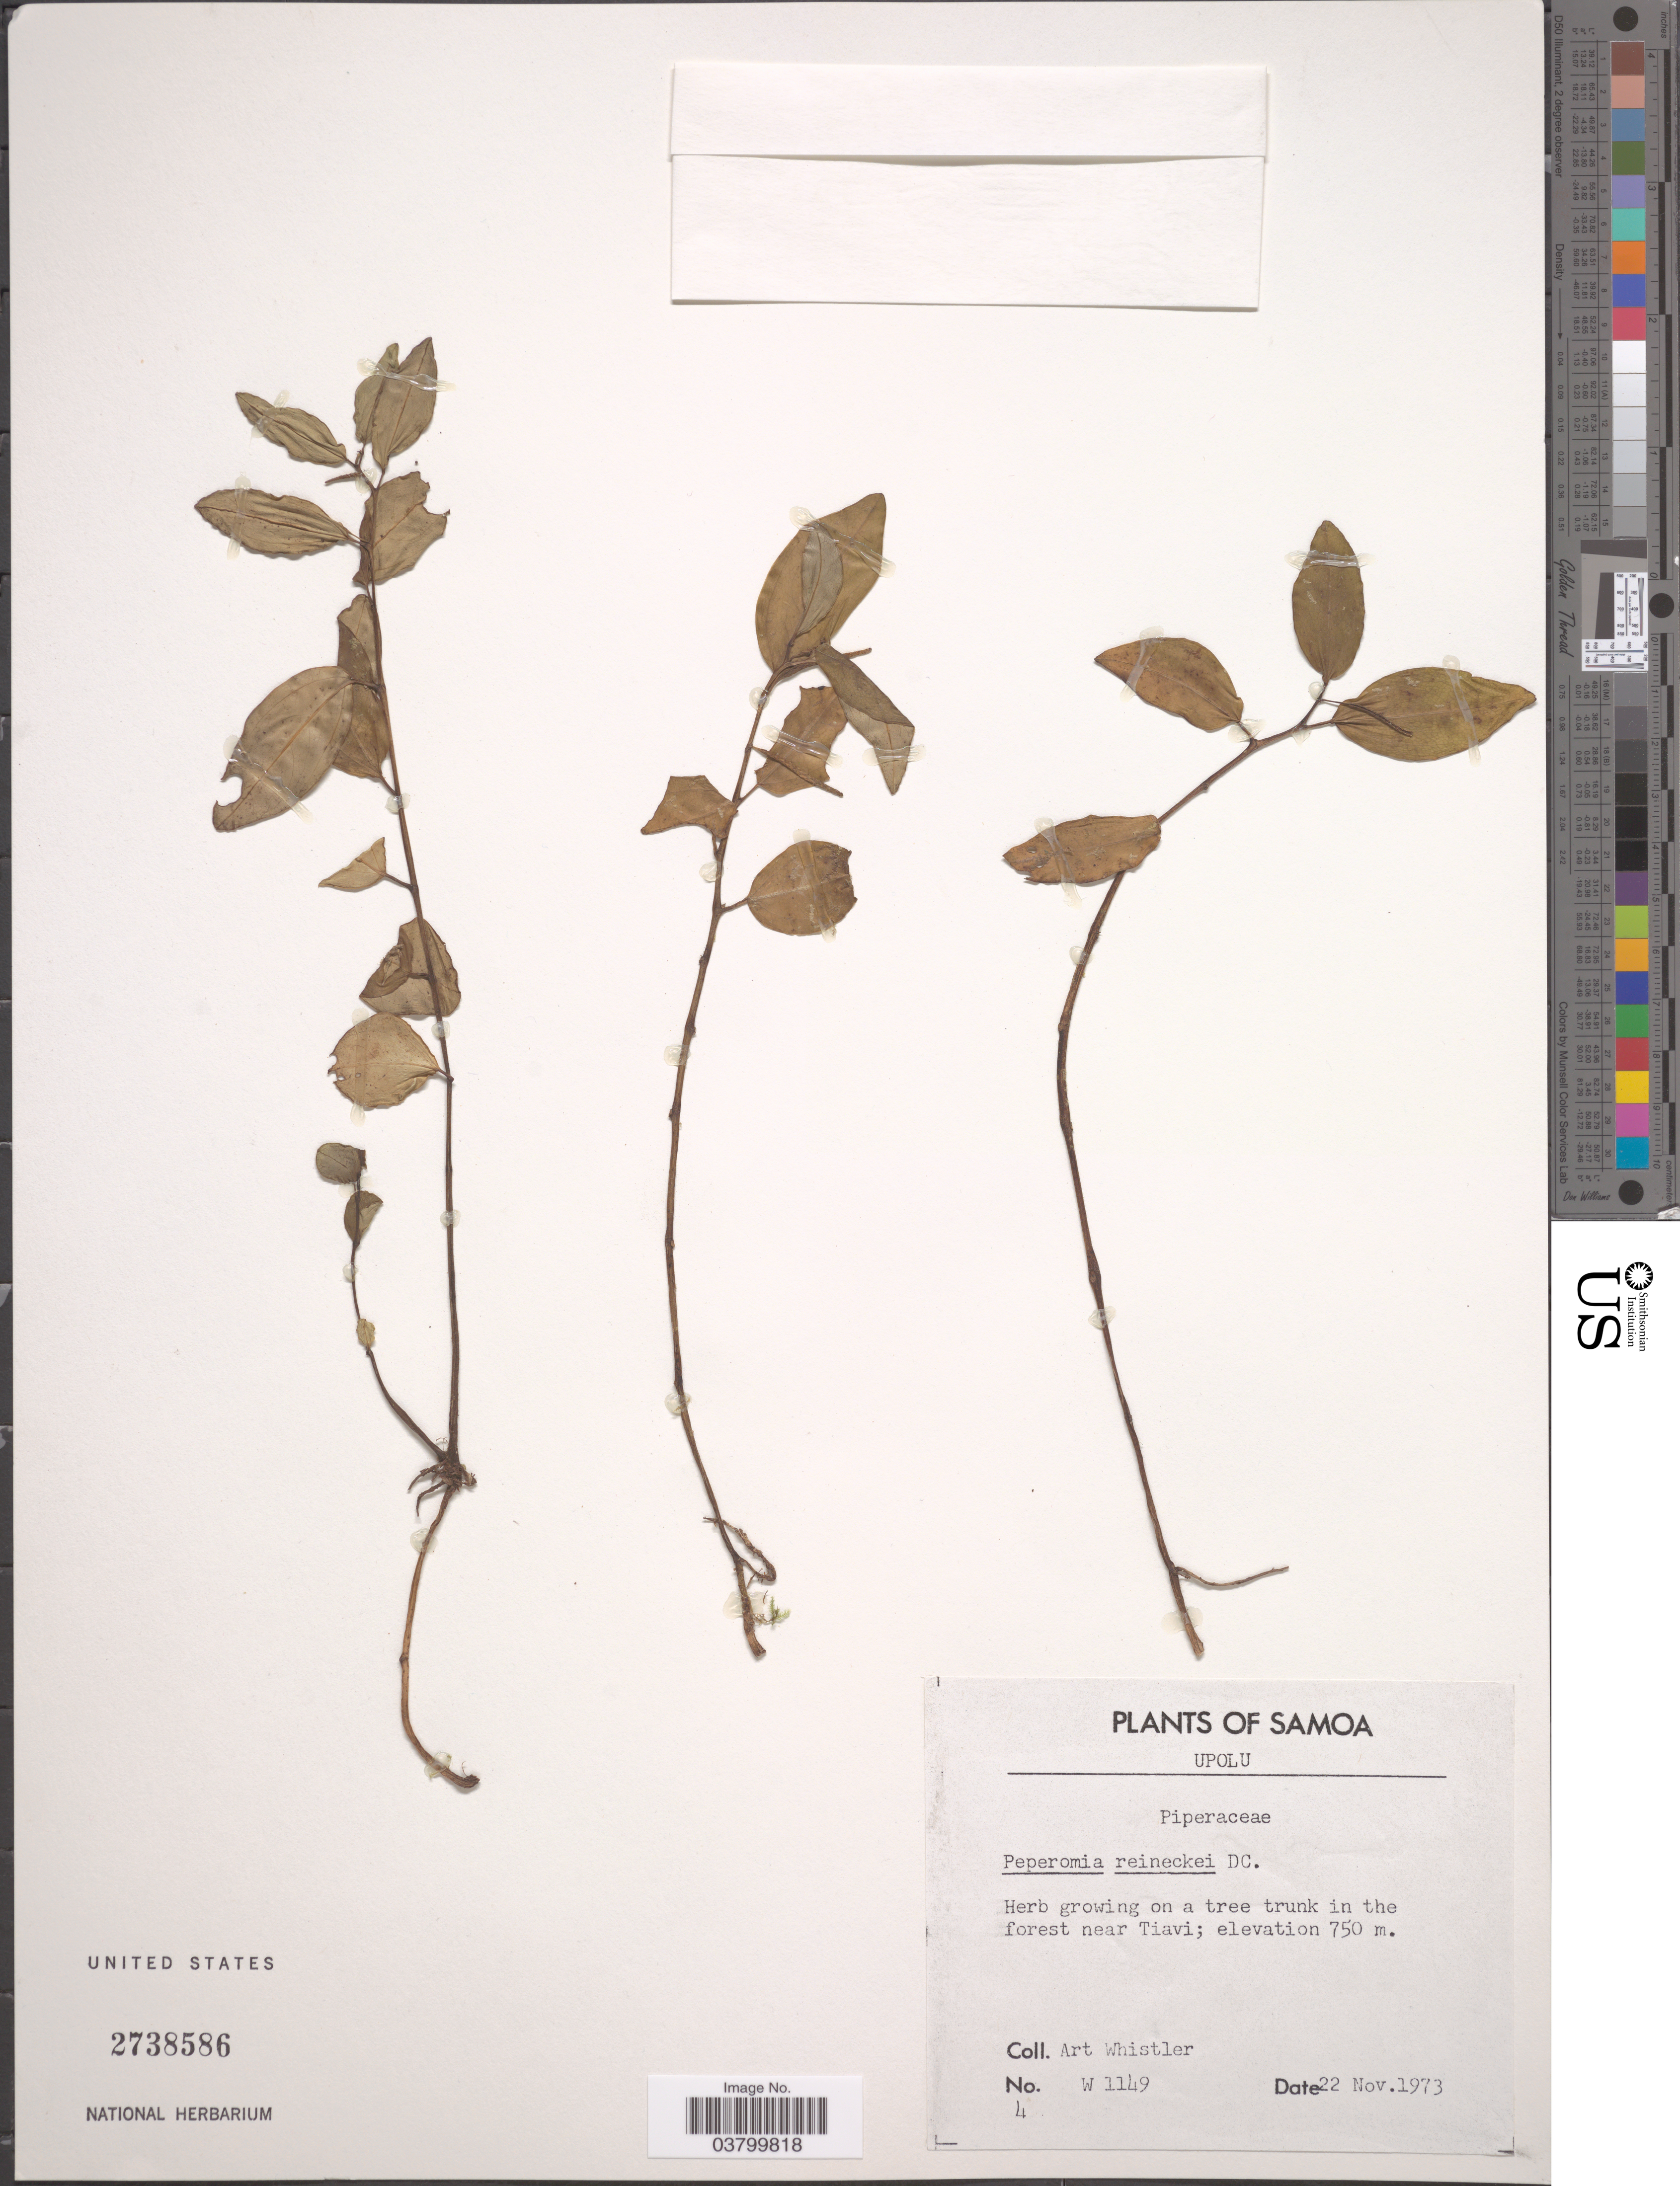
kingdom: Plantae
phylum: Tracheophyta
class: Magnoliopsida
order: Piperales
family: Piperaceae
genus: Peperomia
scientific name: Peperomia reineckei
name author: C. DC.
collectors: A. Whistler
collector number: W1149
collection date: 1973-11-22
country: Samoa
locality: Samoa. Upolu. On a tree trunk in the forest near Tiavi.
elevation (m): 750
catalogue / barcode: US 2738586